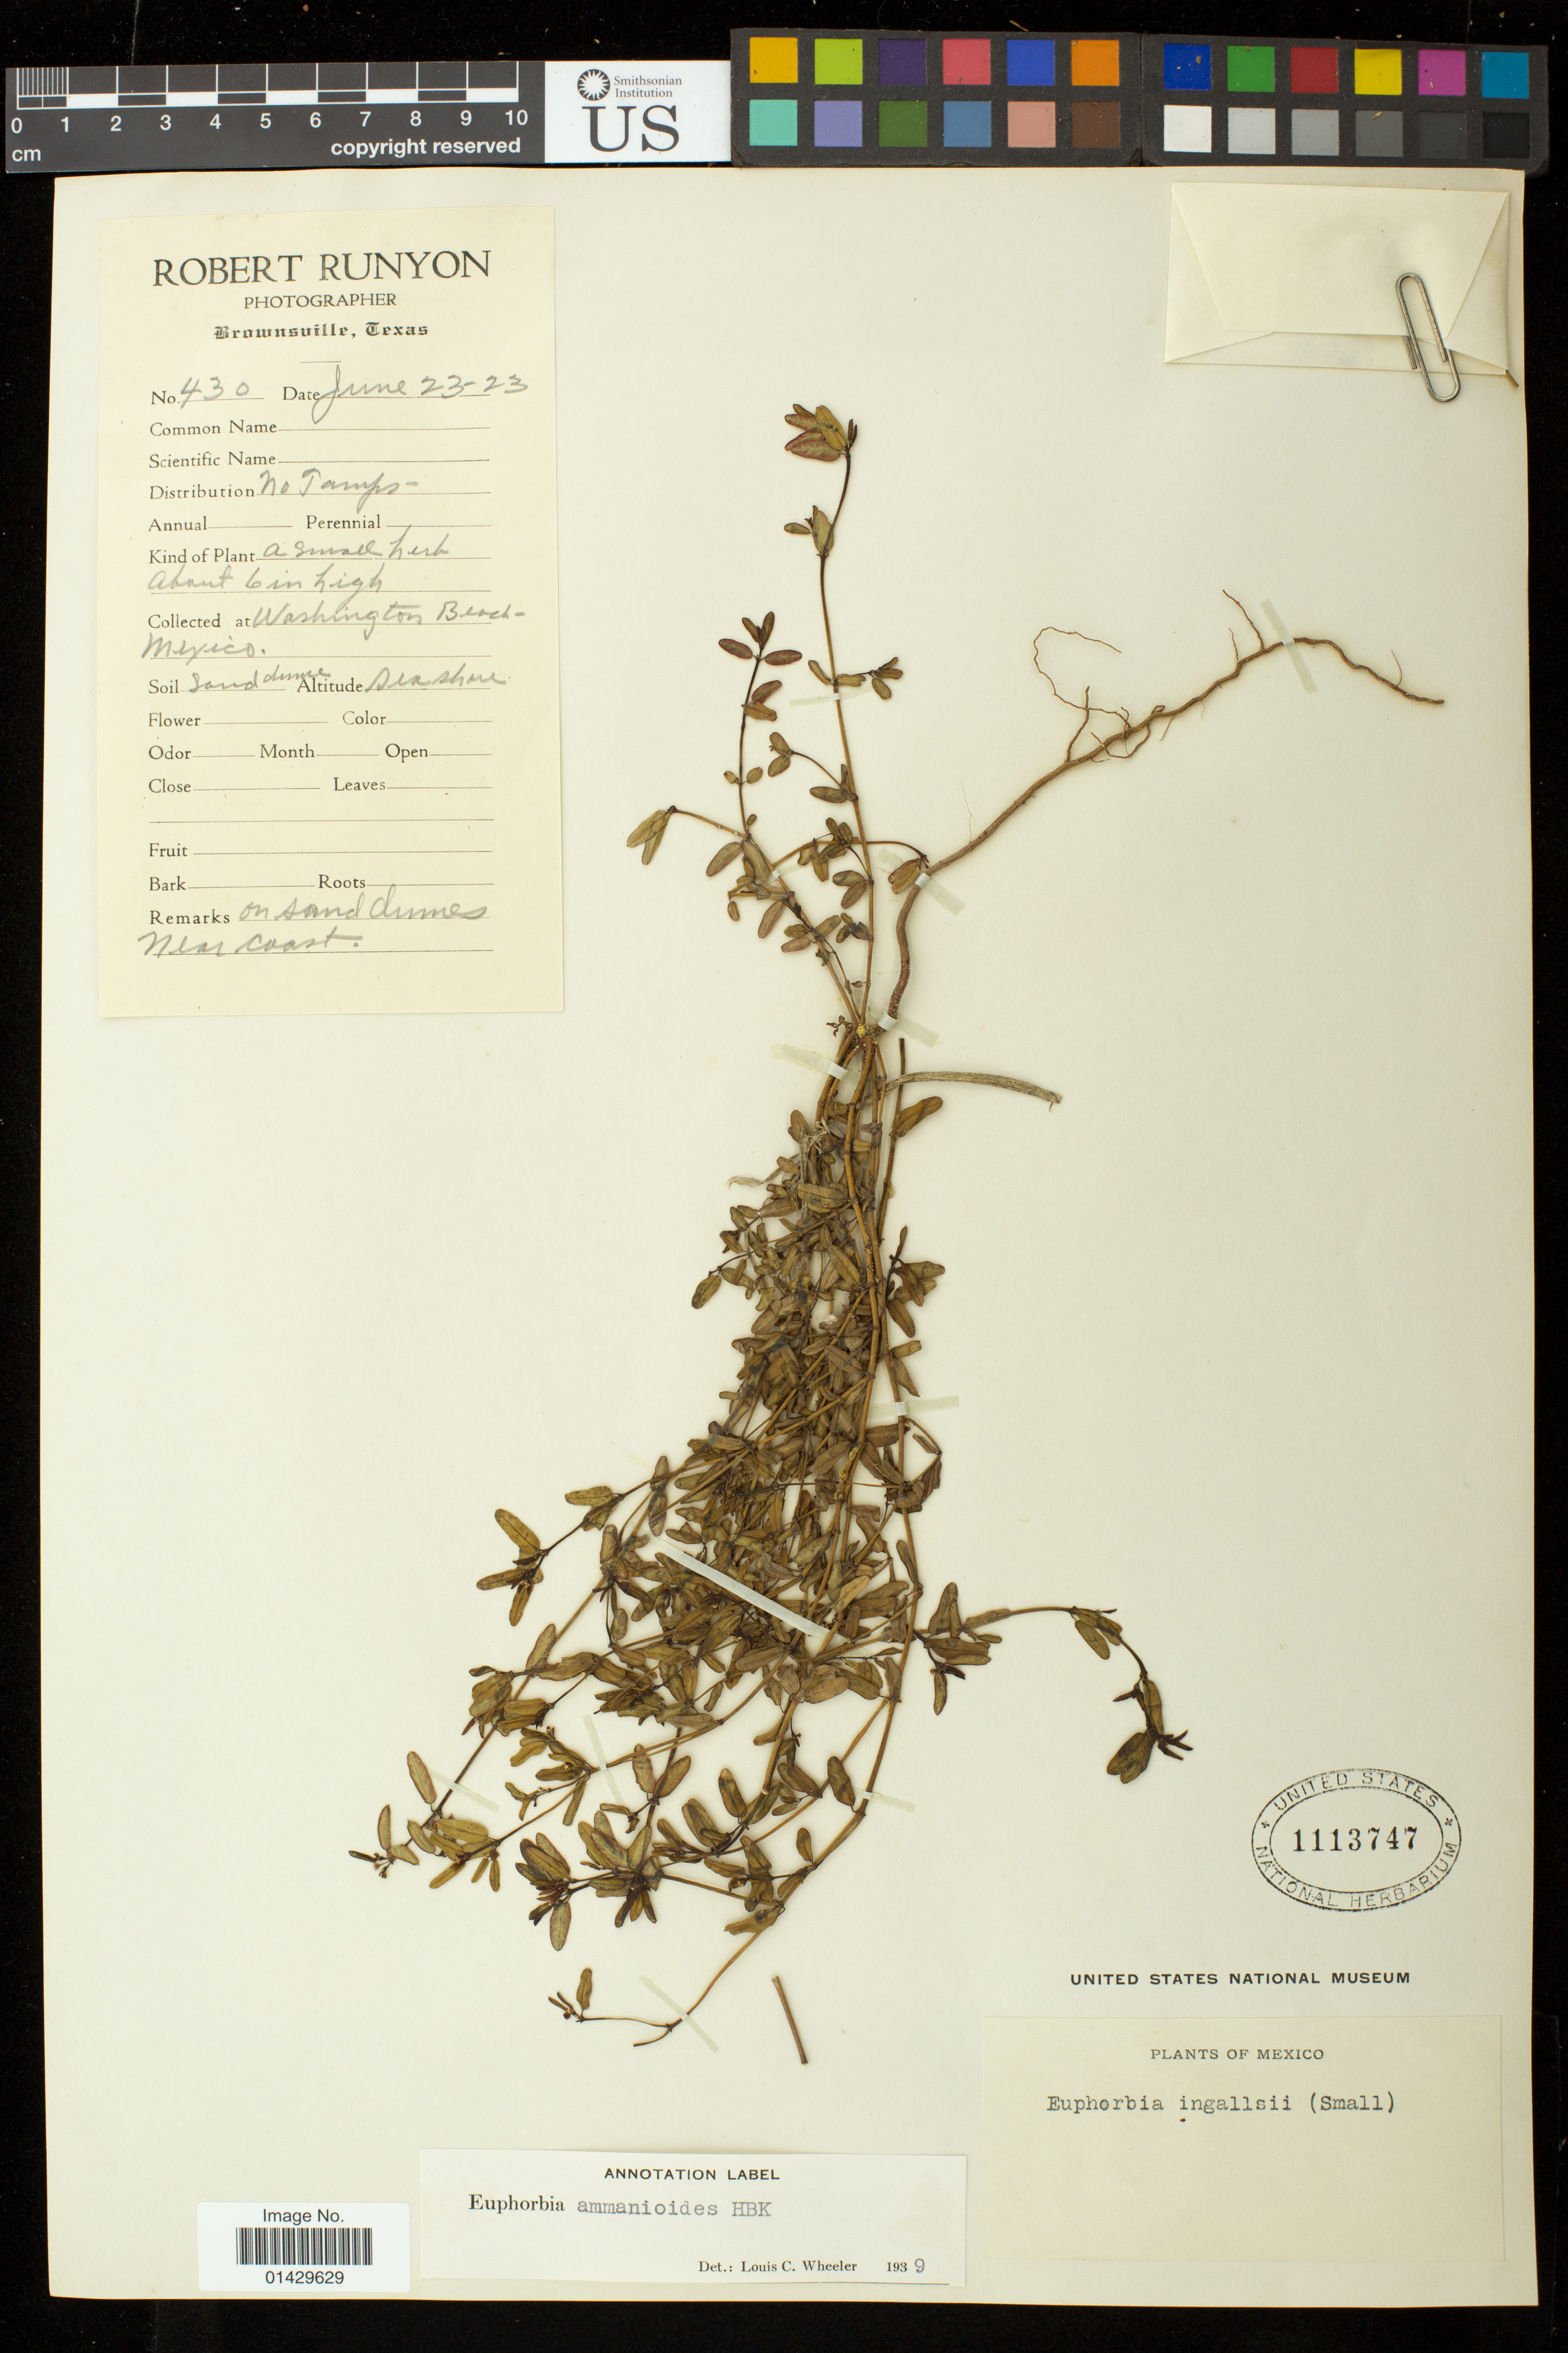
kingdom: Plantae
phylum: Tracheophyta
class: Magnoliopsida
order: Malpighiales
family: Euphorbiaceae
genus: Euphorbia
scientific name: Euphorbia bombensis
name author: Jacq.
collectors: R. Runyon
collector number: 430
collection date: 1923-06-23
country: Mexico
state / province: Tamaulipas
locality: Washington Beach; on sand dunes near coast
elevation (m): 0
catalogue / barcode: US 1113747